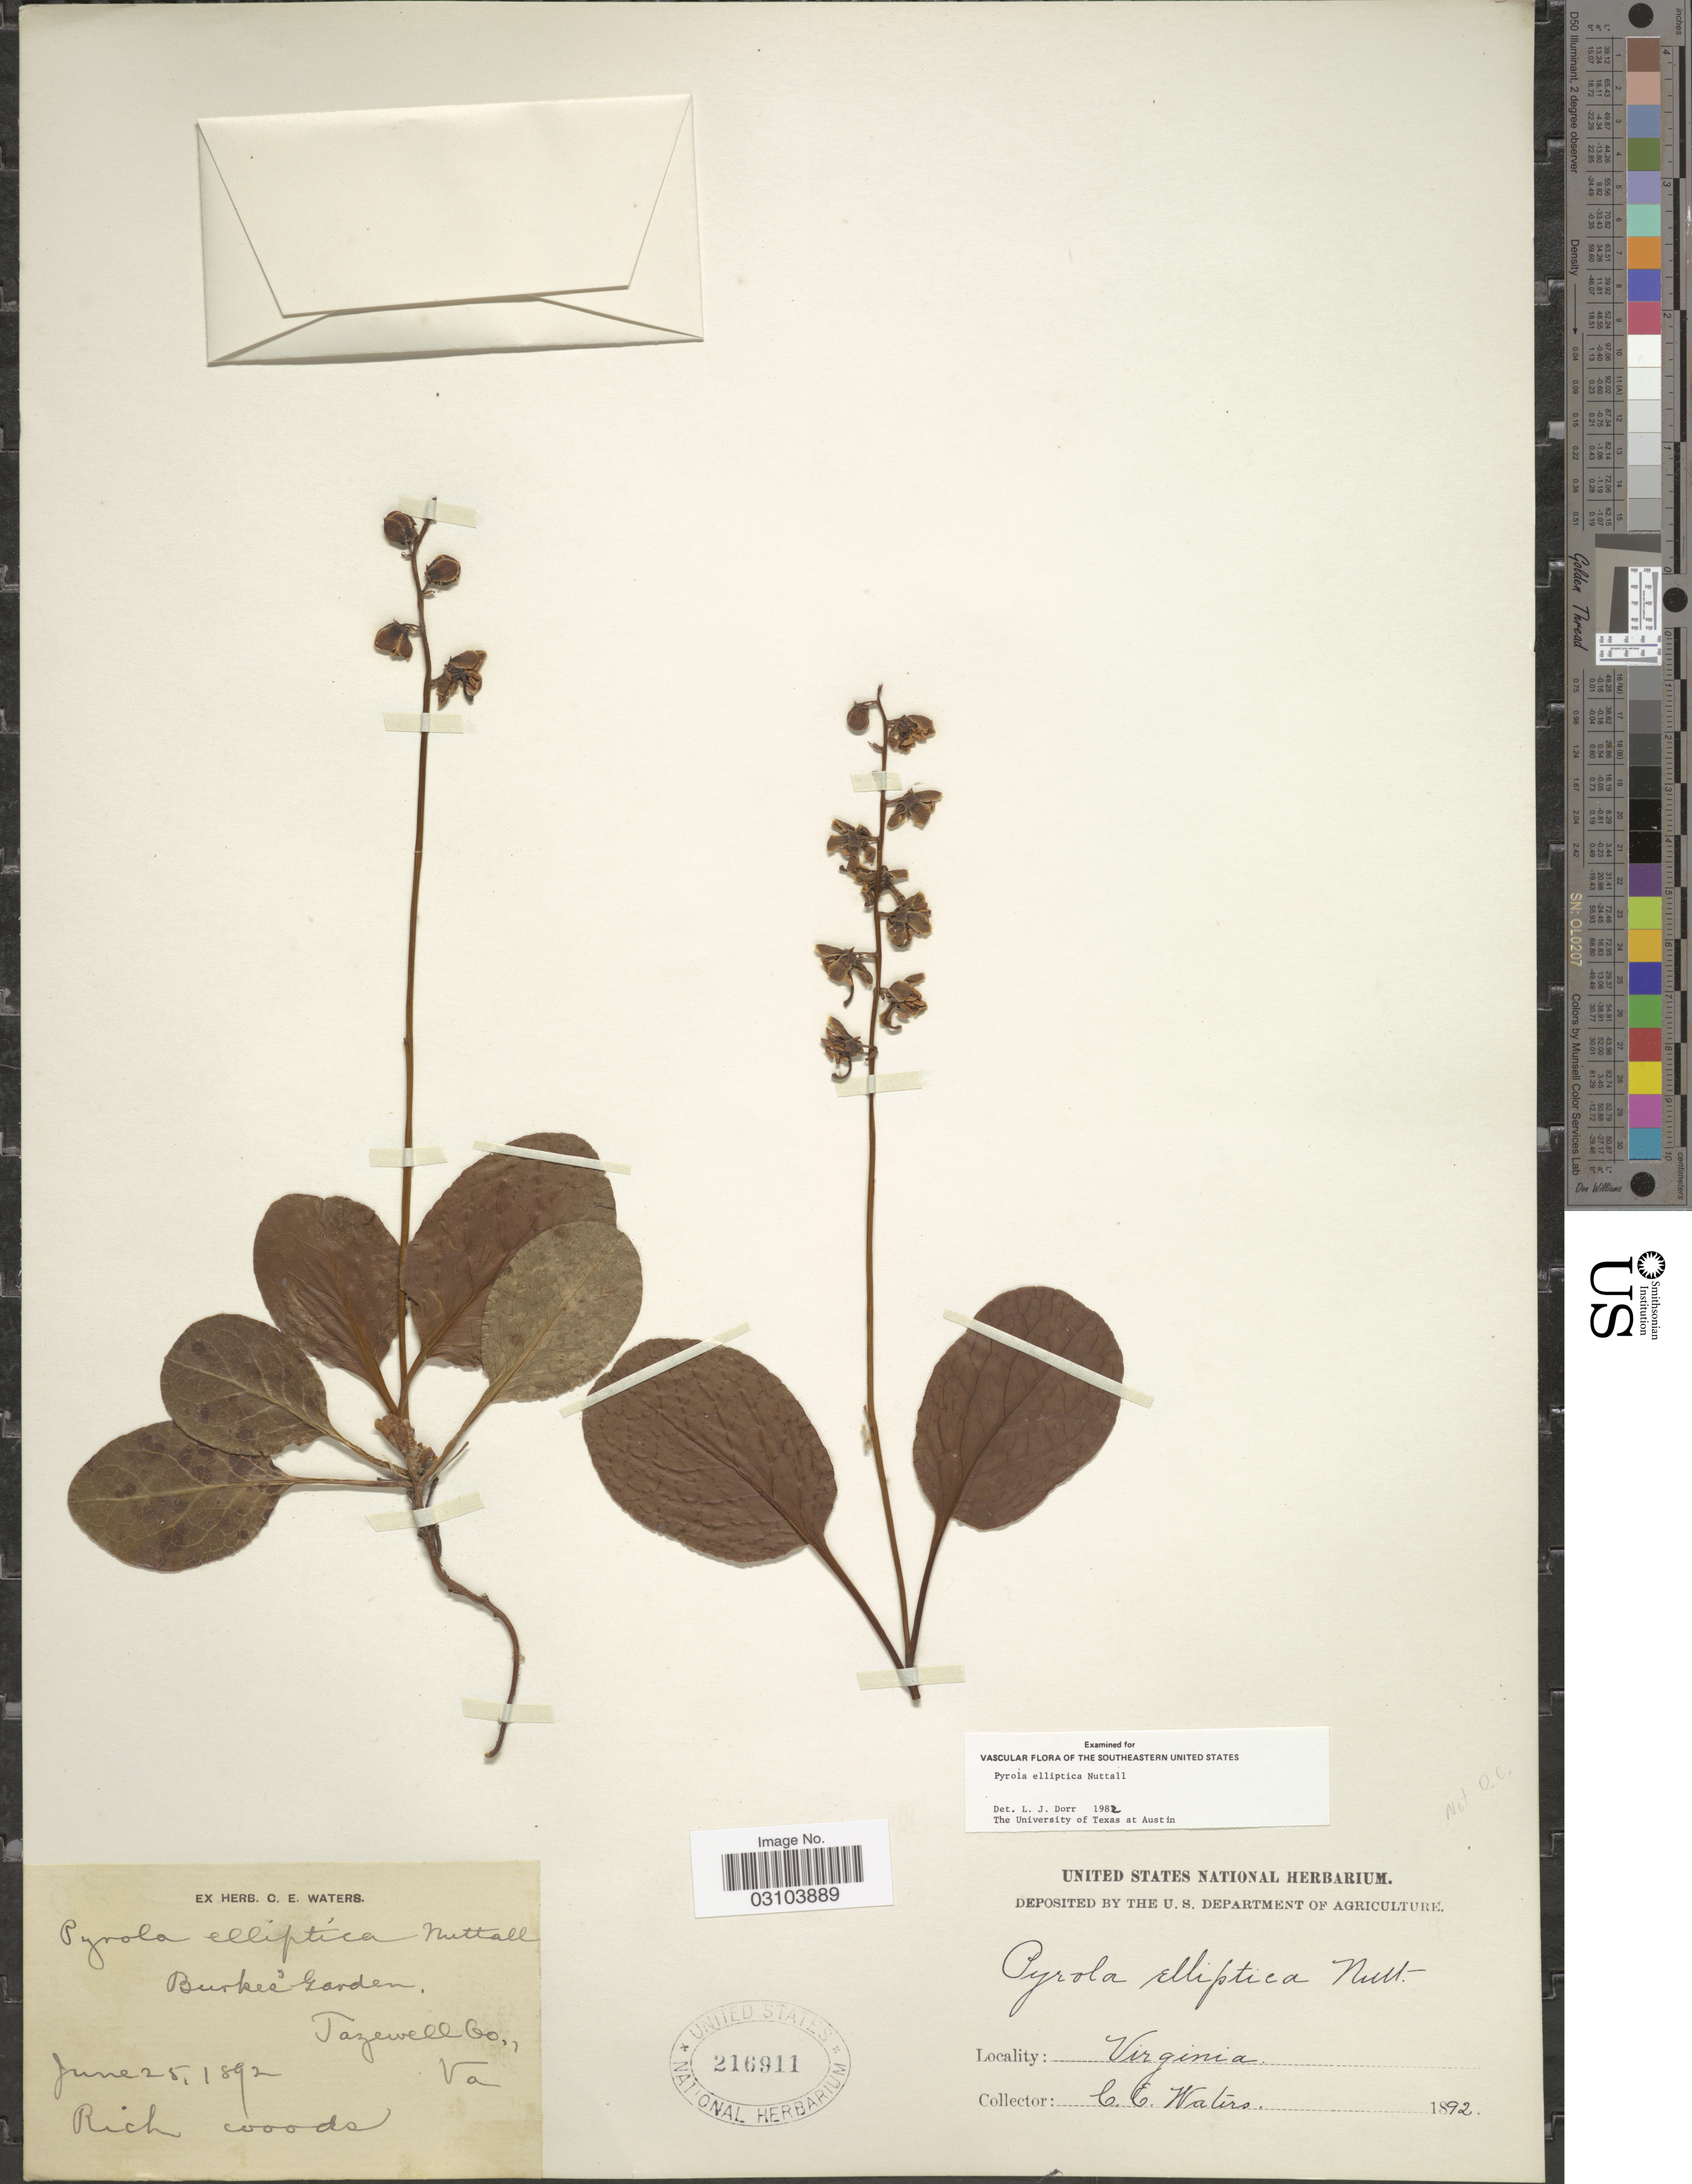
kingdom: Plantae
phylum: Tracheophyta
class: Magnoliopsida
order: Ericales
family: Ericaceae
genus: Pyrola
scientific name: Pyrola elliptica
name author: Nutt.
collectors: C. Waters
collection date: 1892-06-25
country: United States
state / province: Virginia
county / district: Tazewell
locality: Burke's Garden.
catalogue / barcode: US 216911